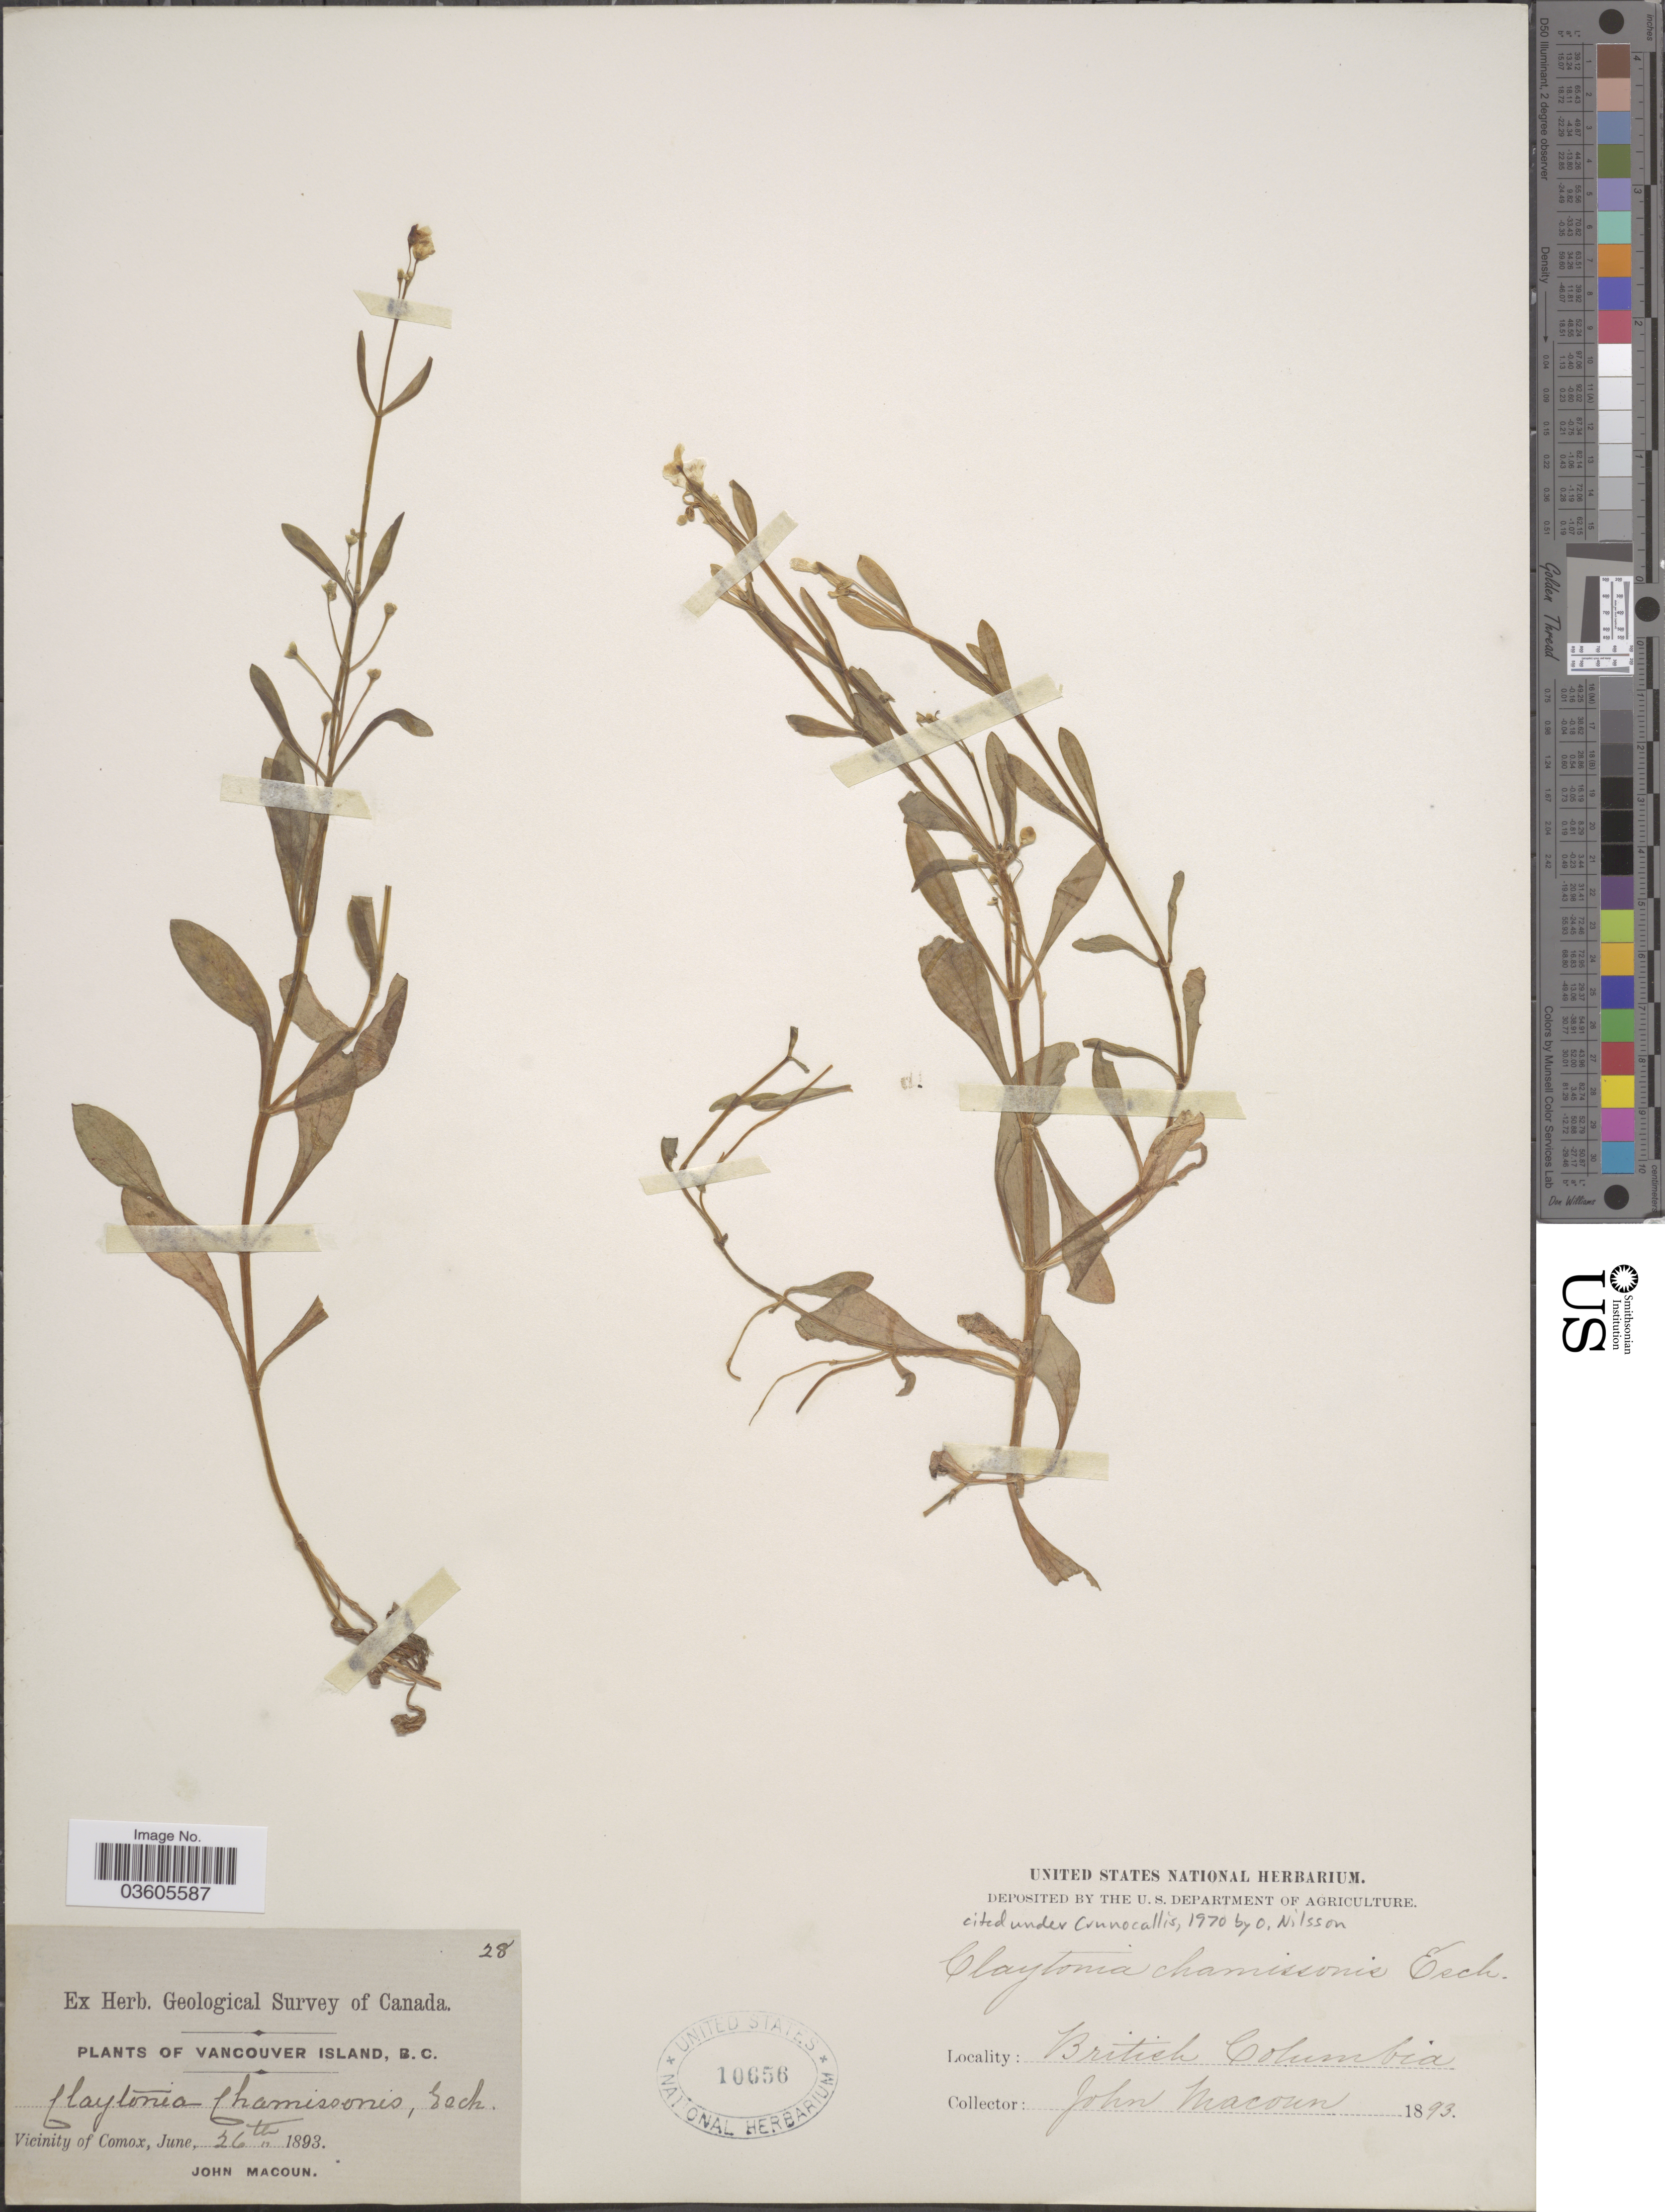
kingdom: Plantae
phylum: Tracheophyta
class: Magnoliopsida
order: Caryophyllales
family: Montiaceae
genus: Montia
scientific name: Montia chamissoi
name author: (Ledeb. ex Spreng.) Greene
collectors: J. Macoun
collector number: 28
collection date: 1893-06-26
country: Canada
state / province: British Columbia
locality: Vancouver Island, B. C. Vicinity of Comox.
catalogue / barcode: US 10656